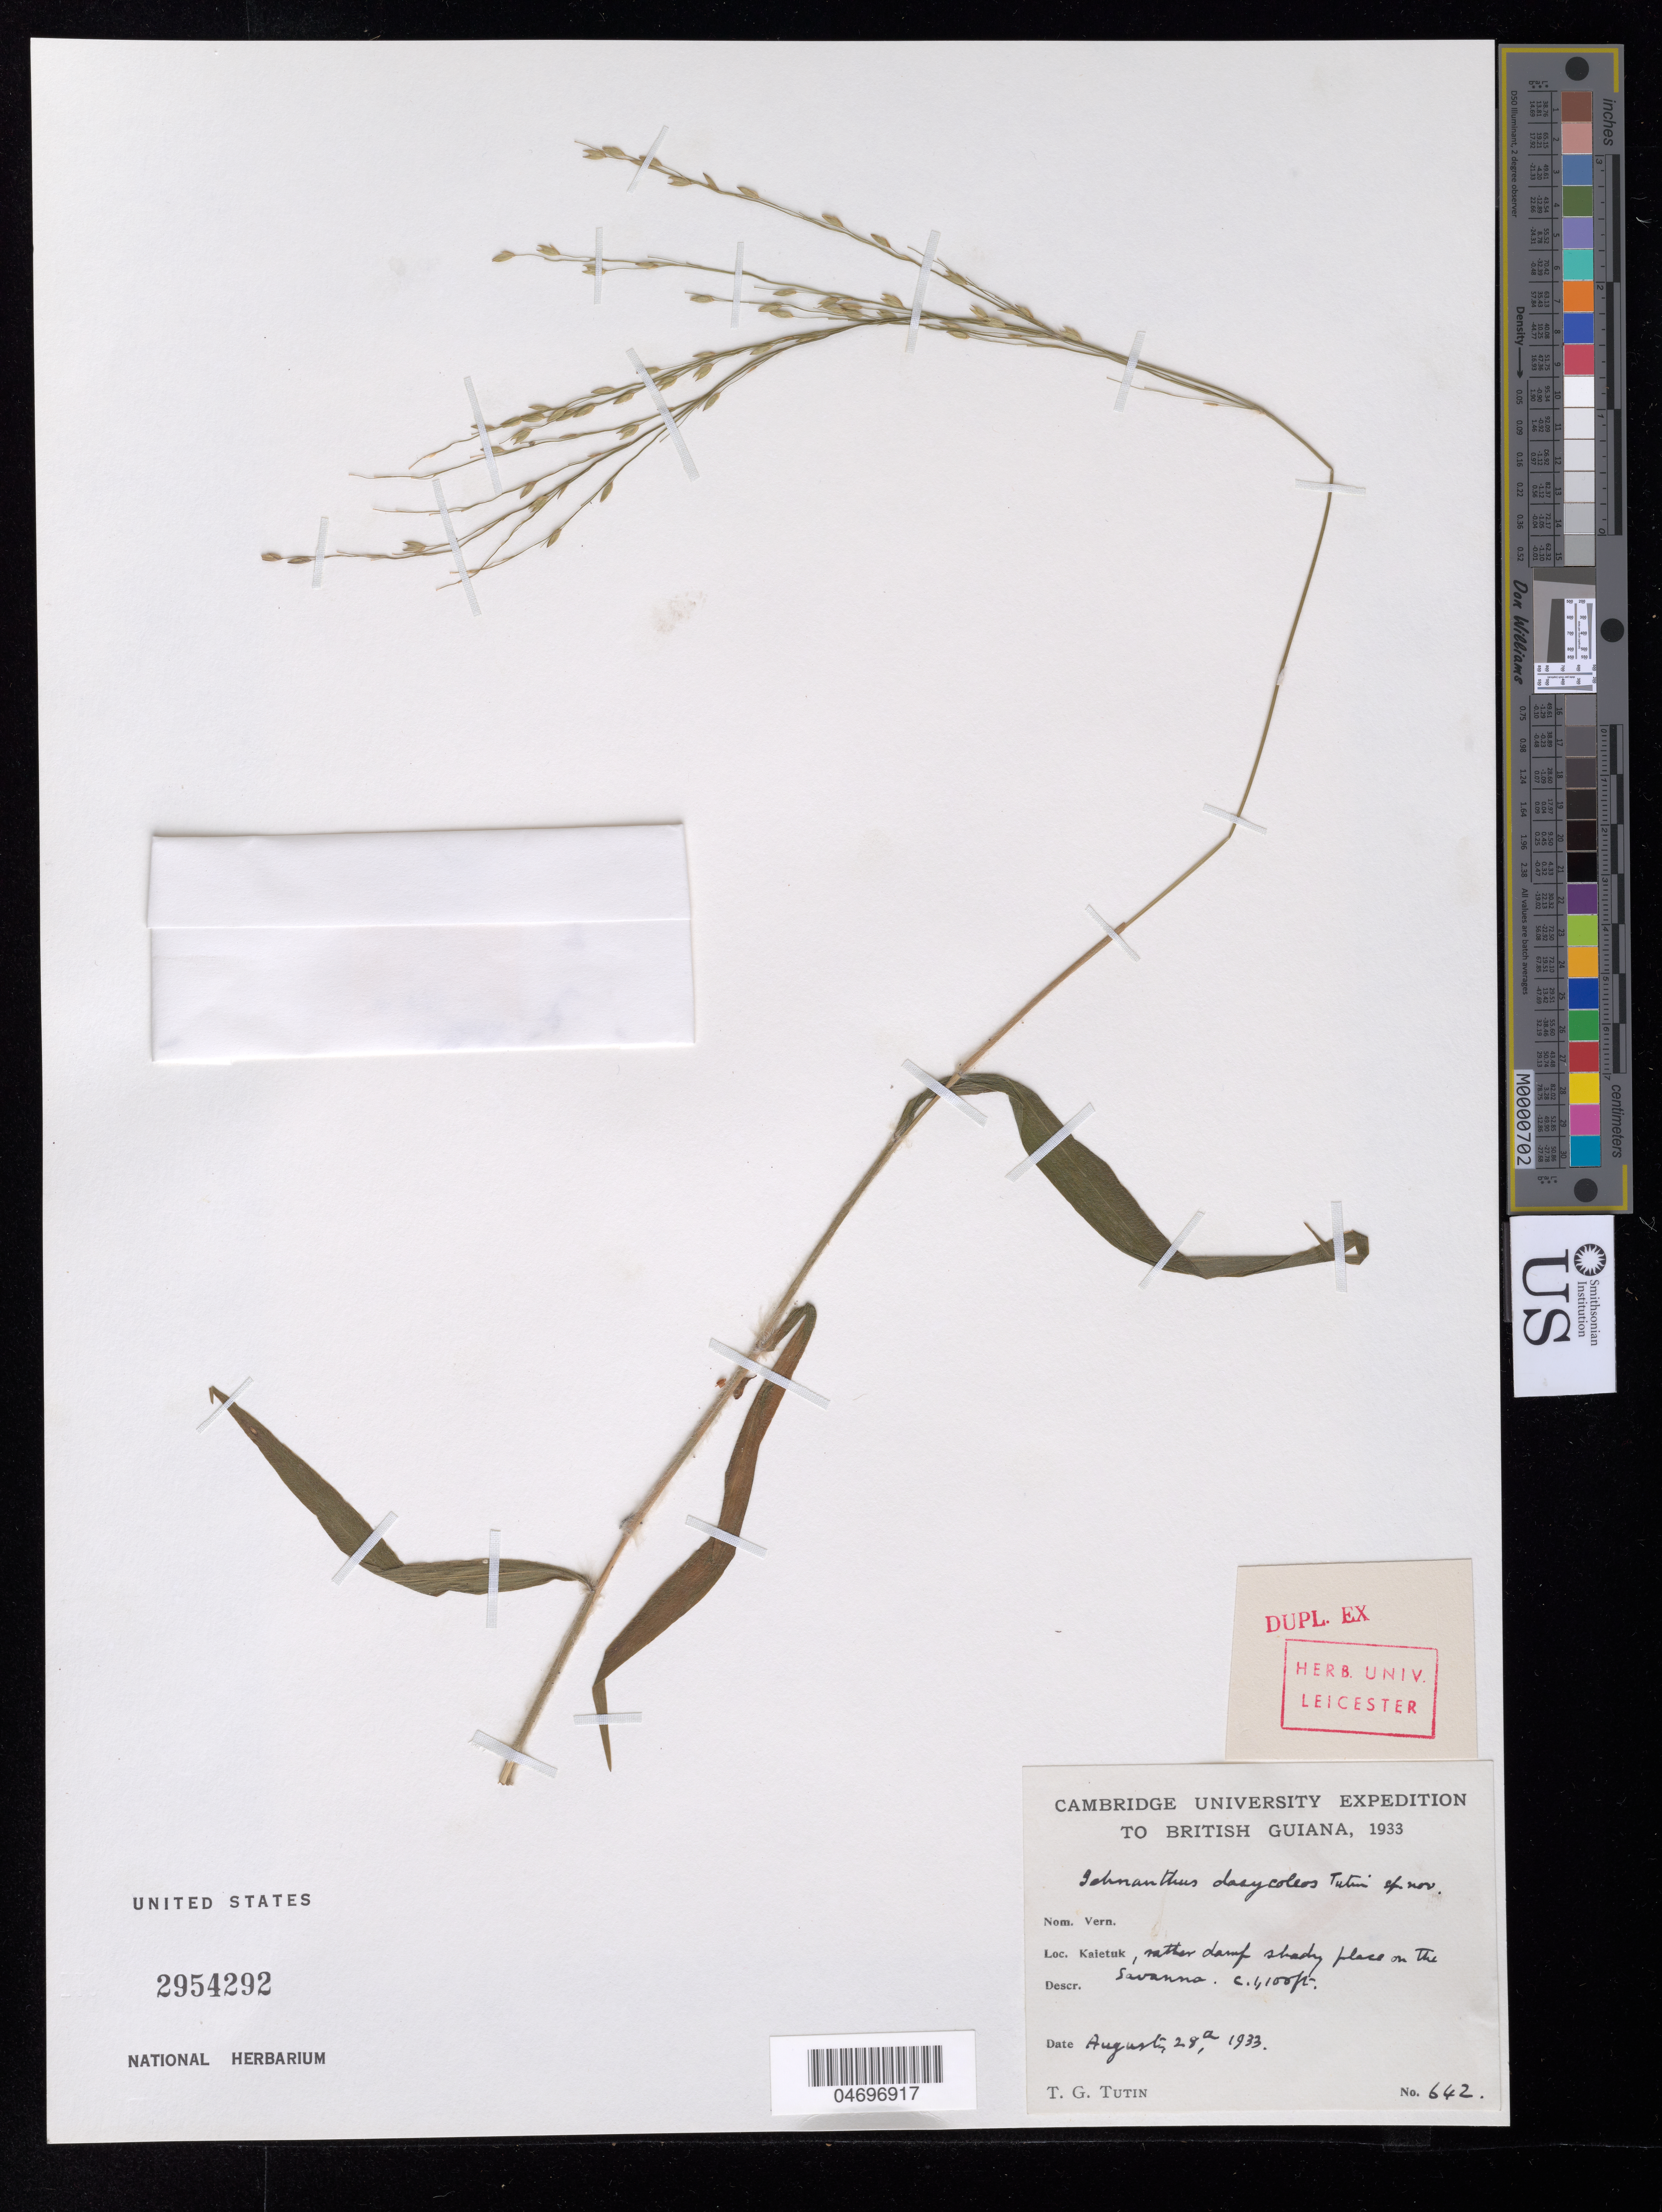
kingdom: Plantae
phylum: Tracheophyta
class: Liliopsida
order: Poales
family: Poaceae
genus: Ichnanthus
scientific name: Ichnanthus dasycoleus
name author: Tutin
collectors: T. G. Tutin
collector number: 642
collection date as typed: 28 Aug 1933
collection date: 1933-08-28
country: Guyana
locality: Kaieteur Fall.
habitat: Rather damp shady place on the savanna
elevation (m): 335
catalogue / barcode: US 2954292